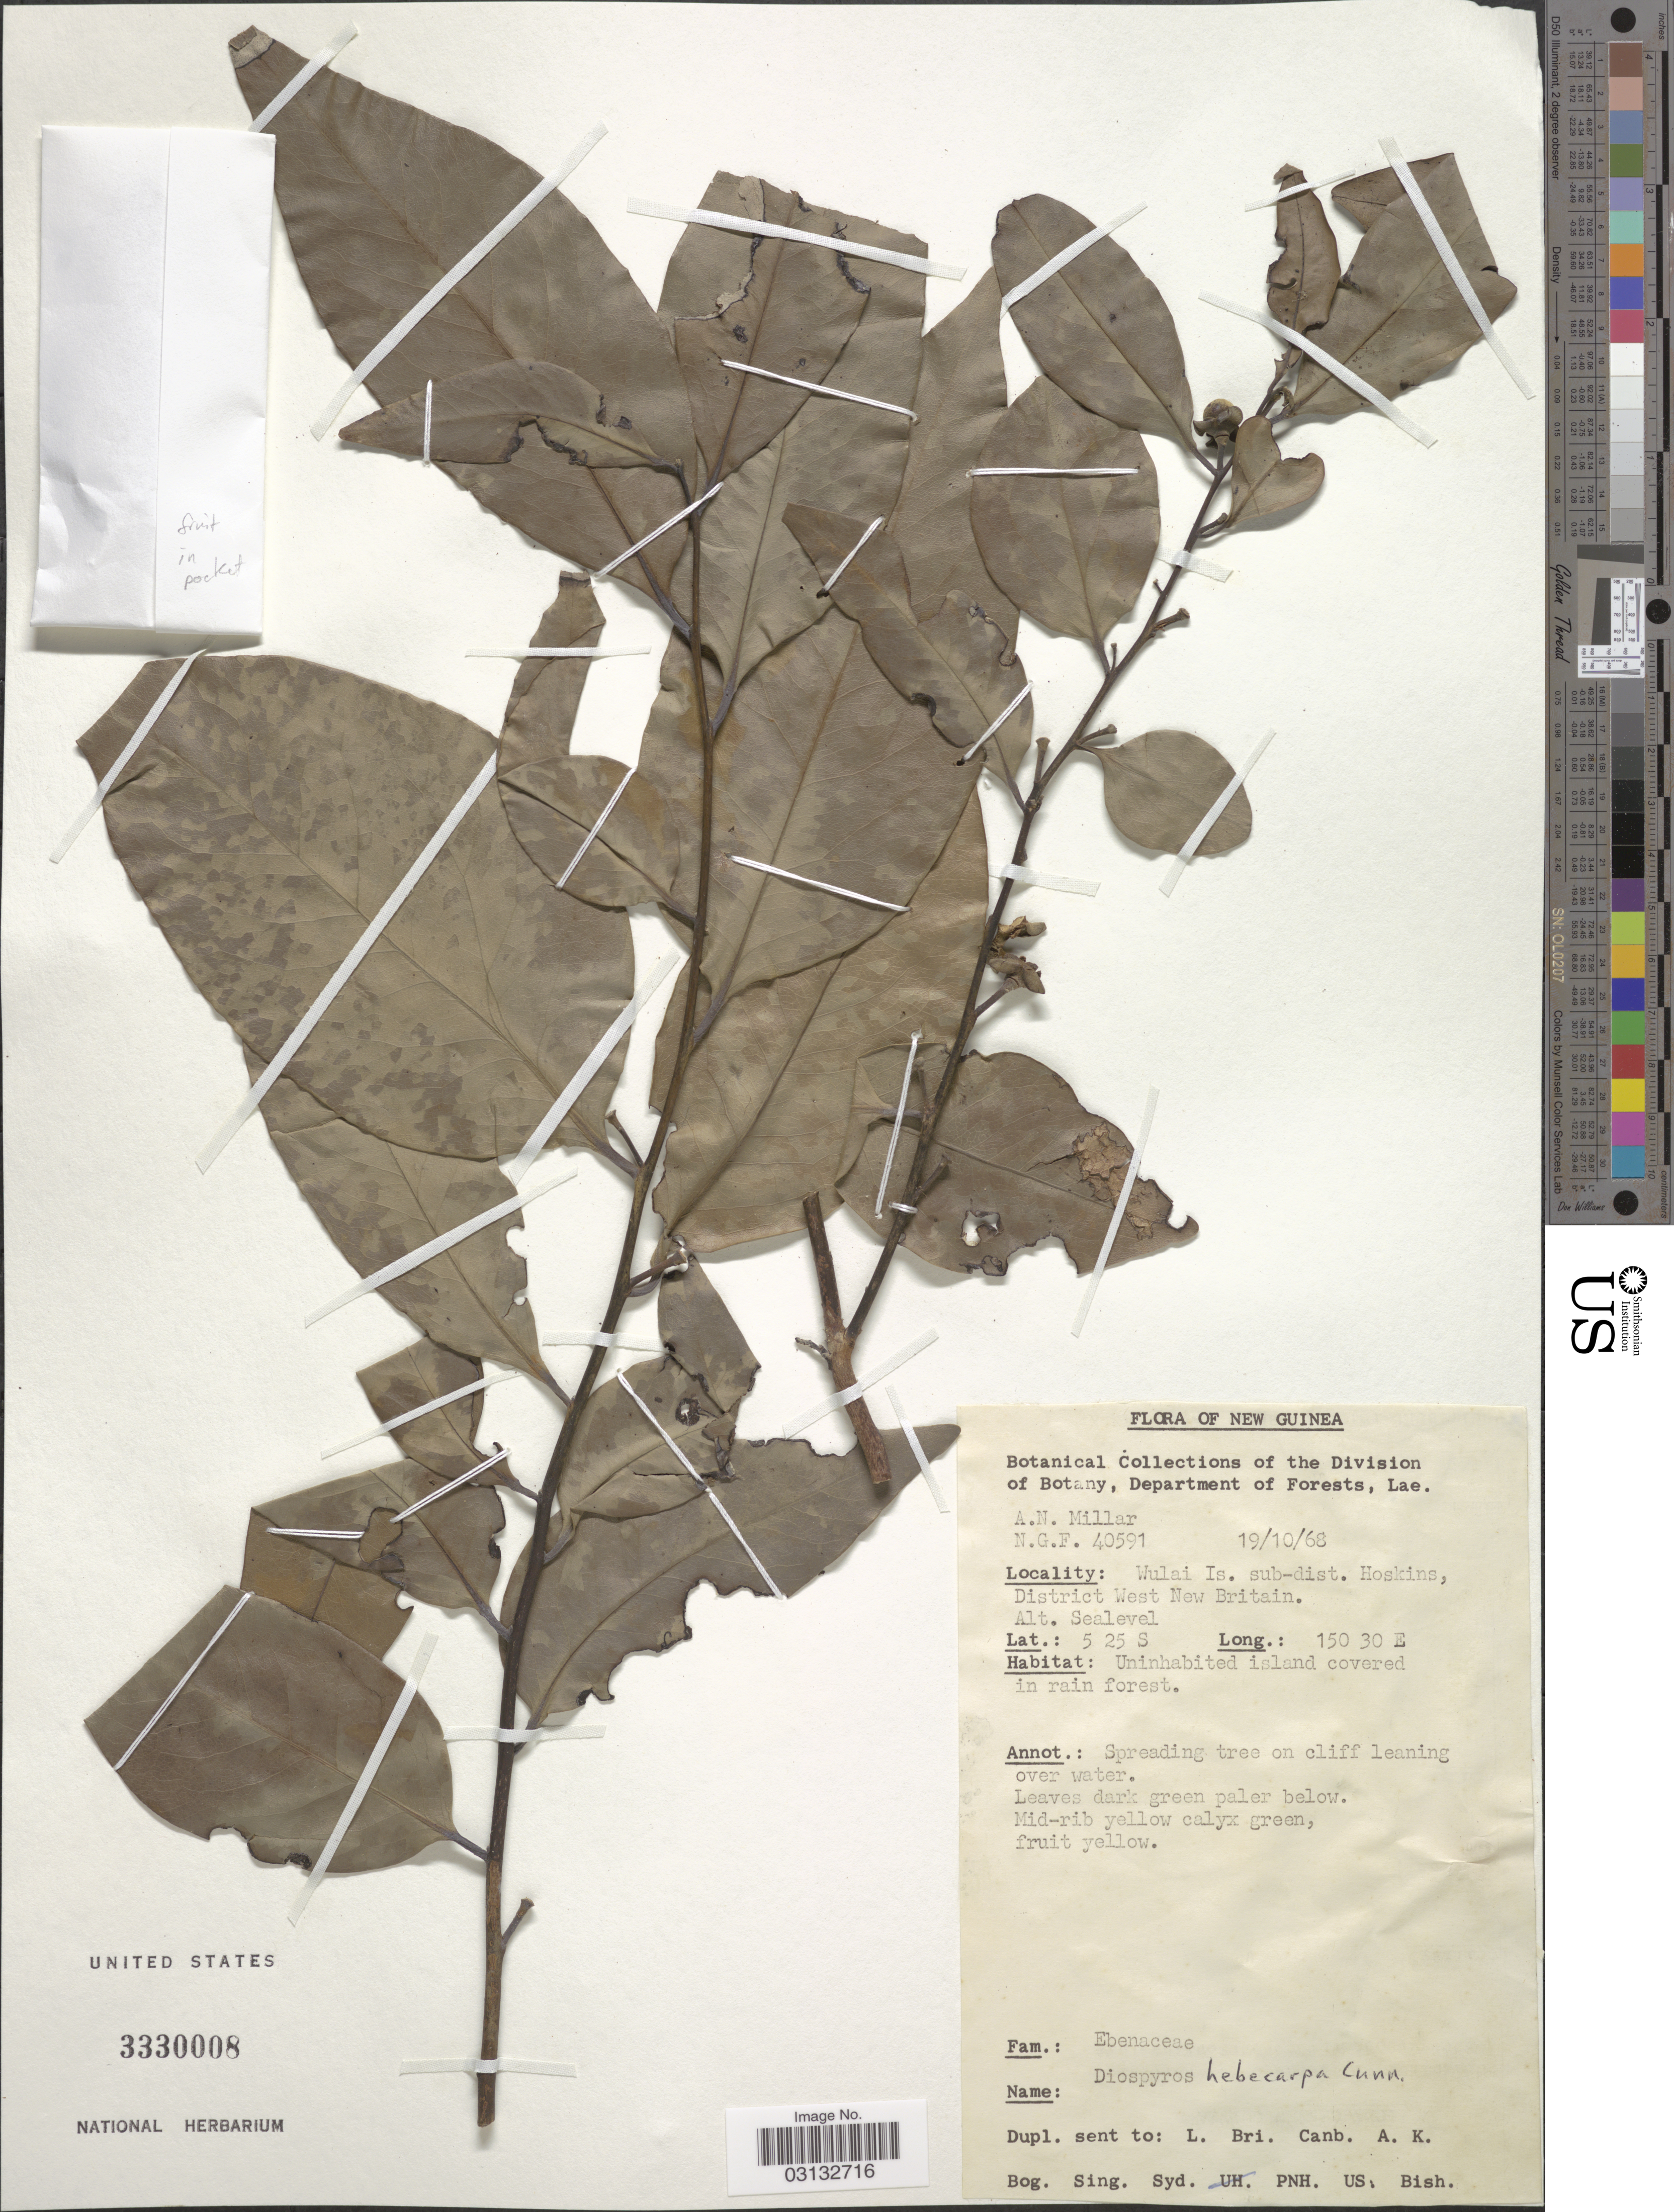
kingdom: Plantae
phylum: Tracheophyta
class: Magnoliopsida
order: Ericales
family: Ebenaceae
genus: Diospyros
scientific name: Diospyros hebecarpa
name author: Cunn. ex Benth.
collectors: A. Millar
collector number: NGF40591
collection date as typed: Transcribed d/m/y: 19/10/68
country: Papua New Guinea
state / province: West New Britain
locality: New Guinea. Wulai Is. sub-dist. Hoskins, District West New Britain.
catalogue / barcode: US 3330008